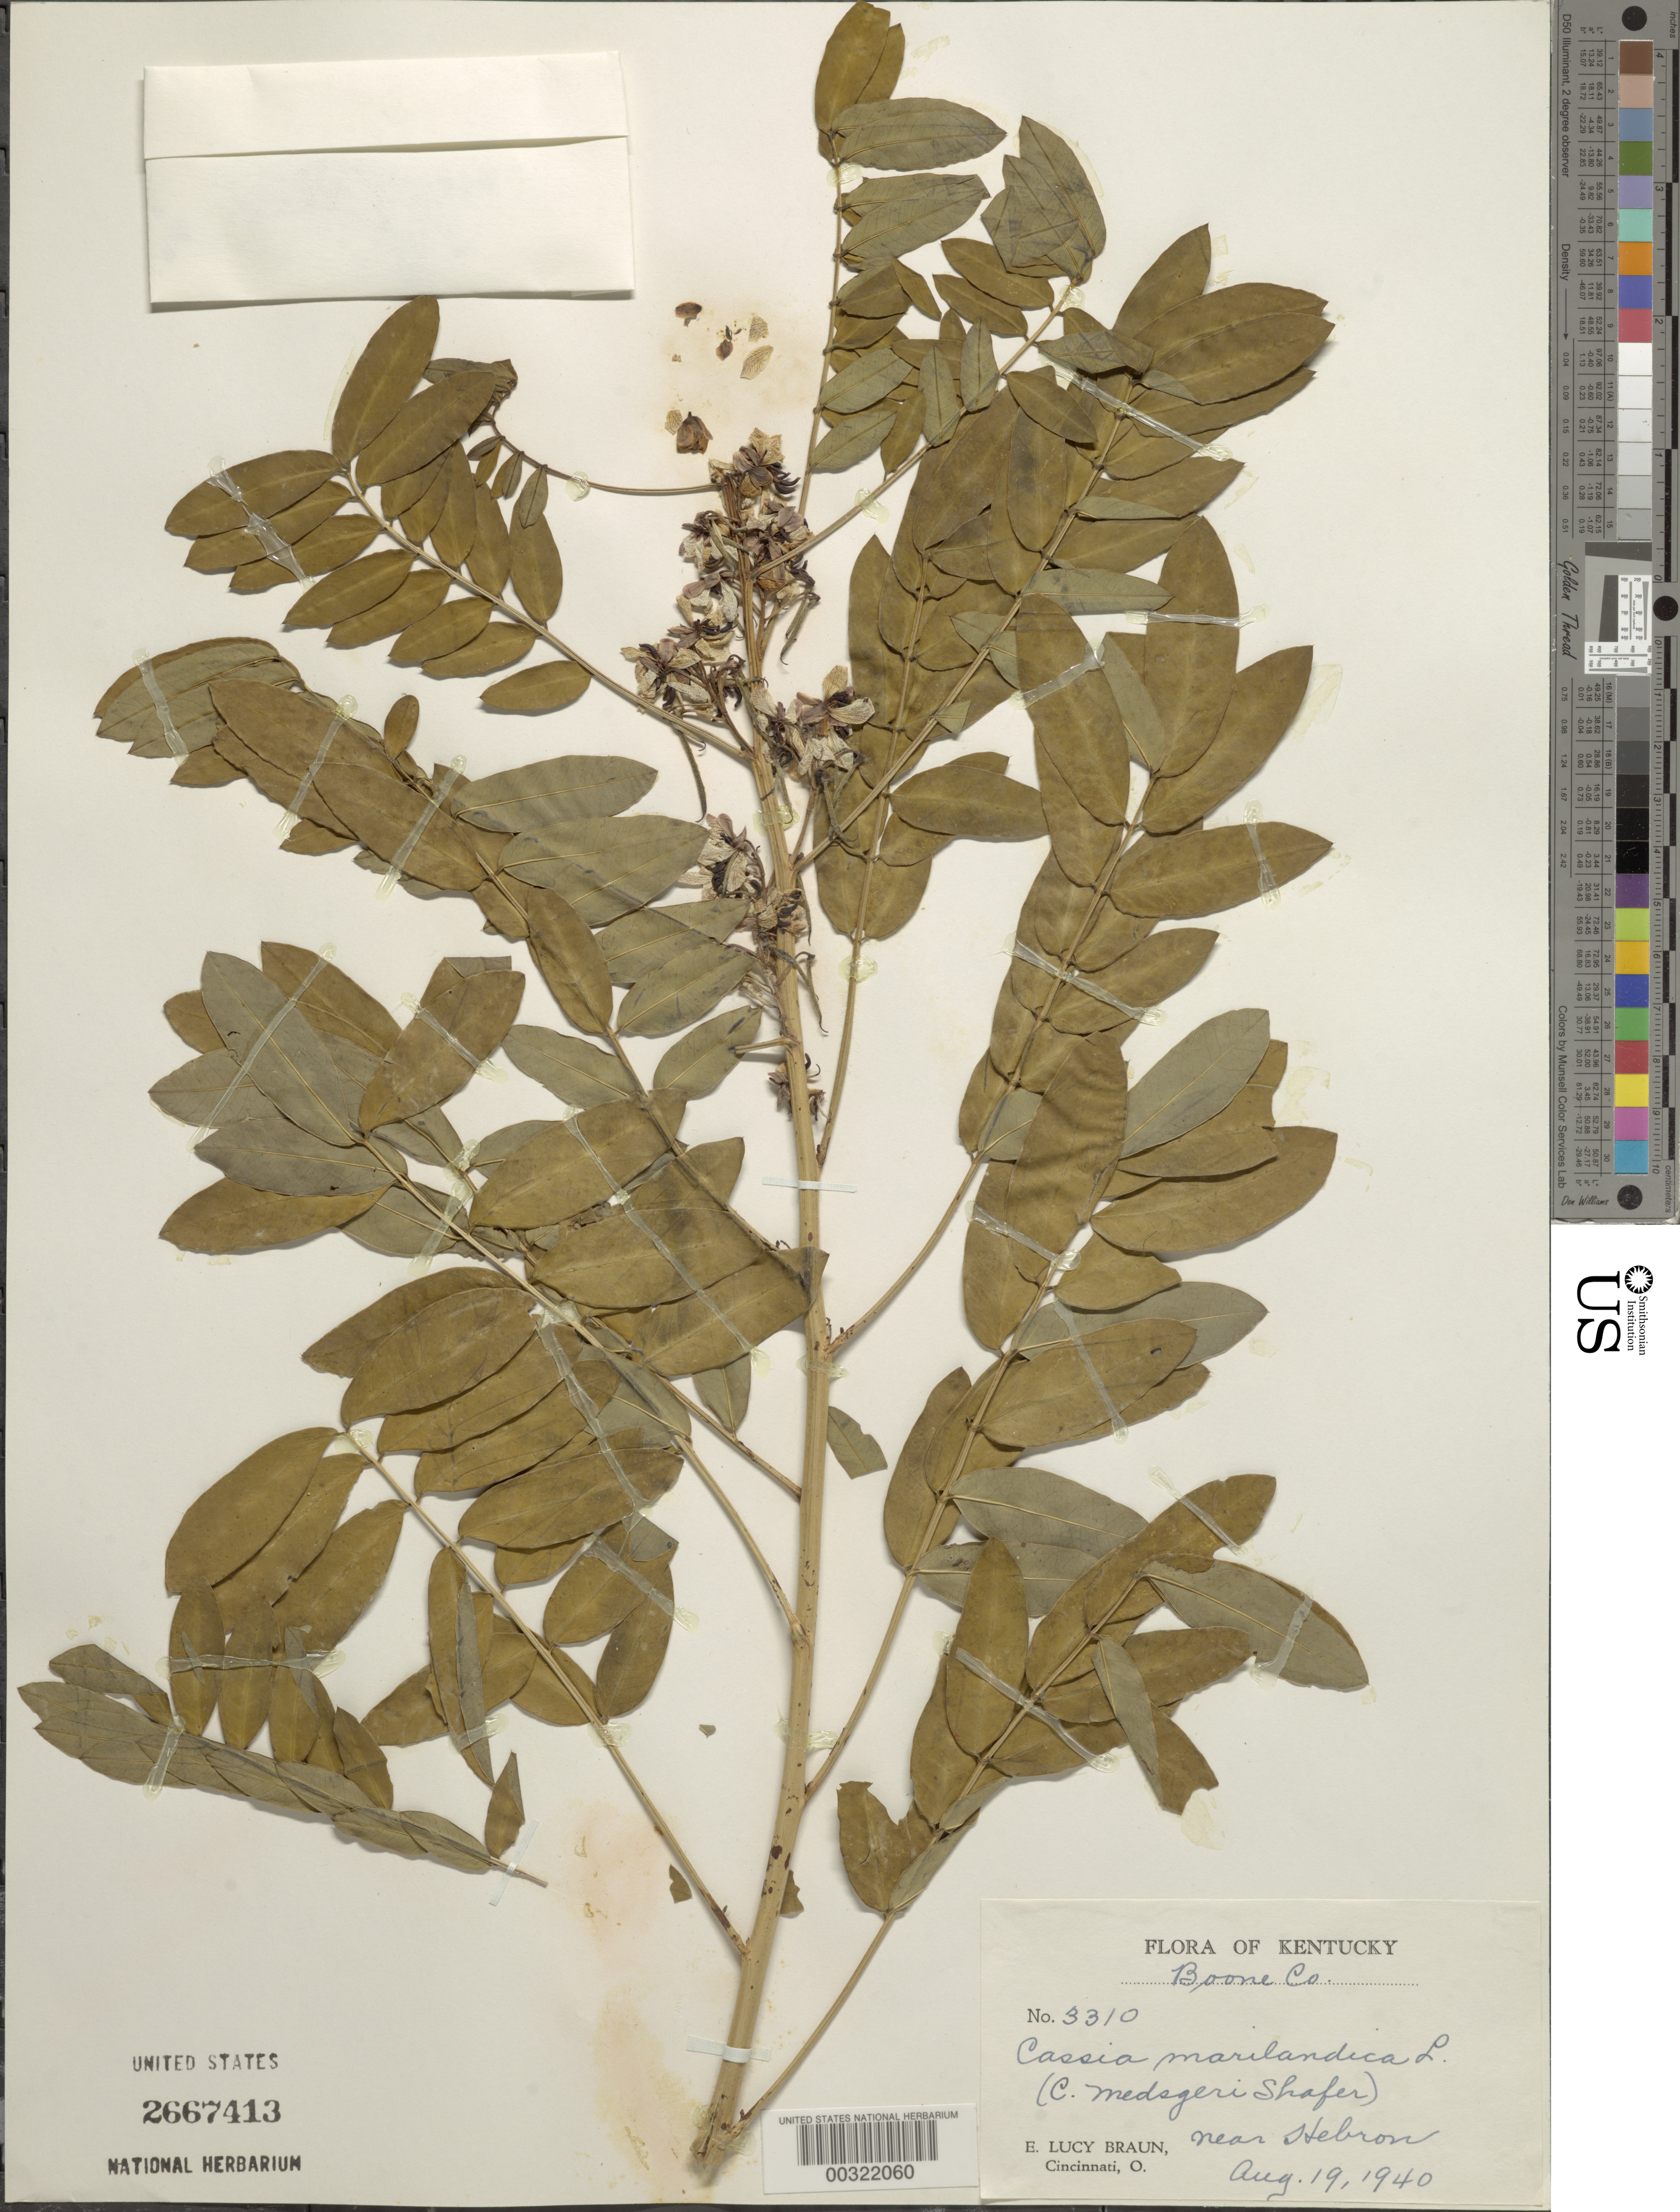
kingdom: Plantae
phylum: Tracheophyta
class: Magnoliopsida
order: Fabales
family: Fabaceae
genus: Senna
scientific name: Senna marilandica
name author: (L.) Link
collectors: E. L. Braun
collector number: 3310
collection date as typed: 19 Aug 1940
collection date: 1940-08-19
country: United States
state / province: Kentucky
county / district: Boone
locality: Near hebron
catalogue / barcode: US 2667413